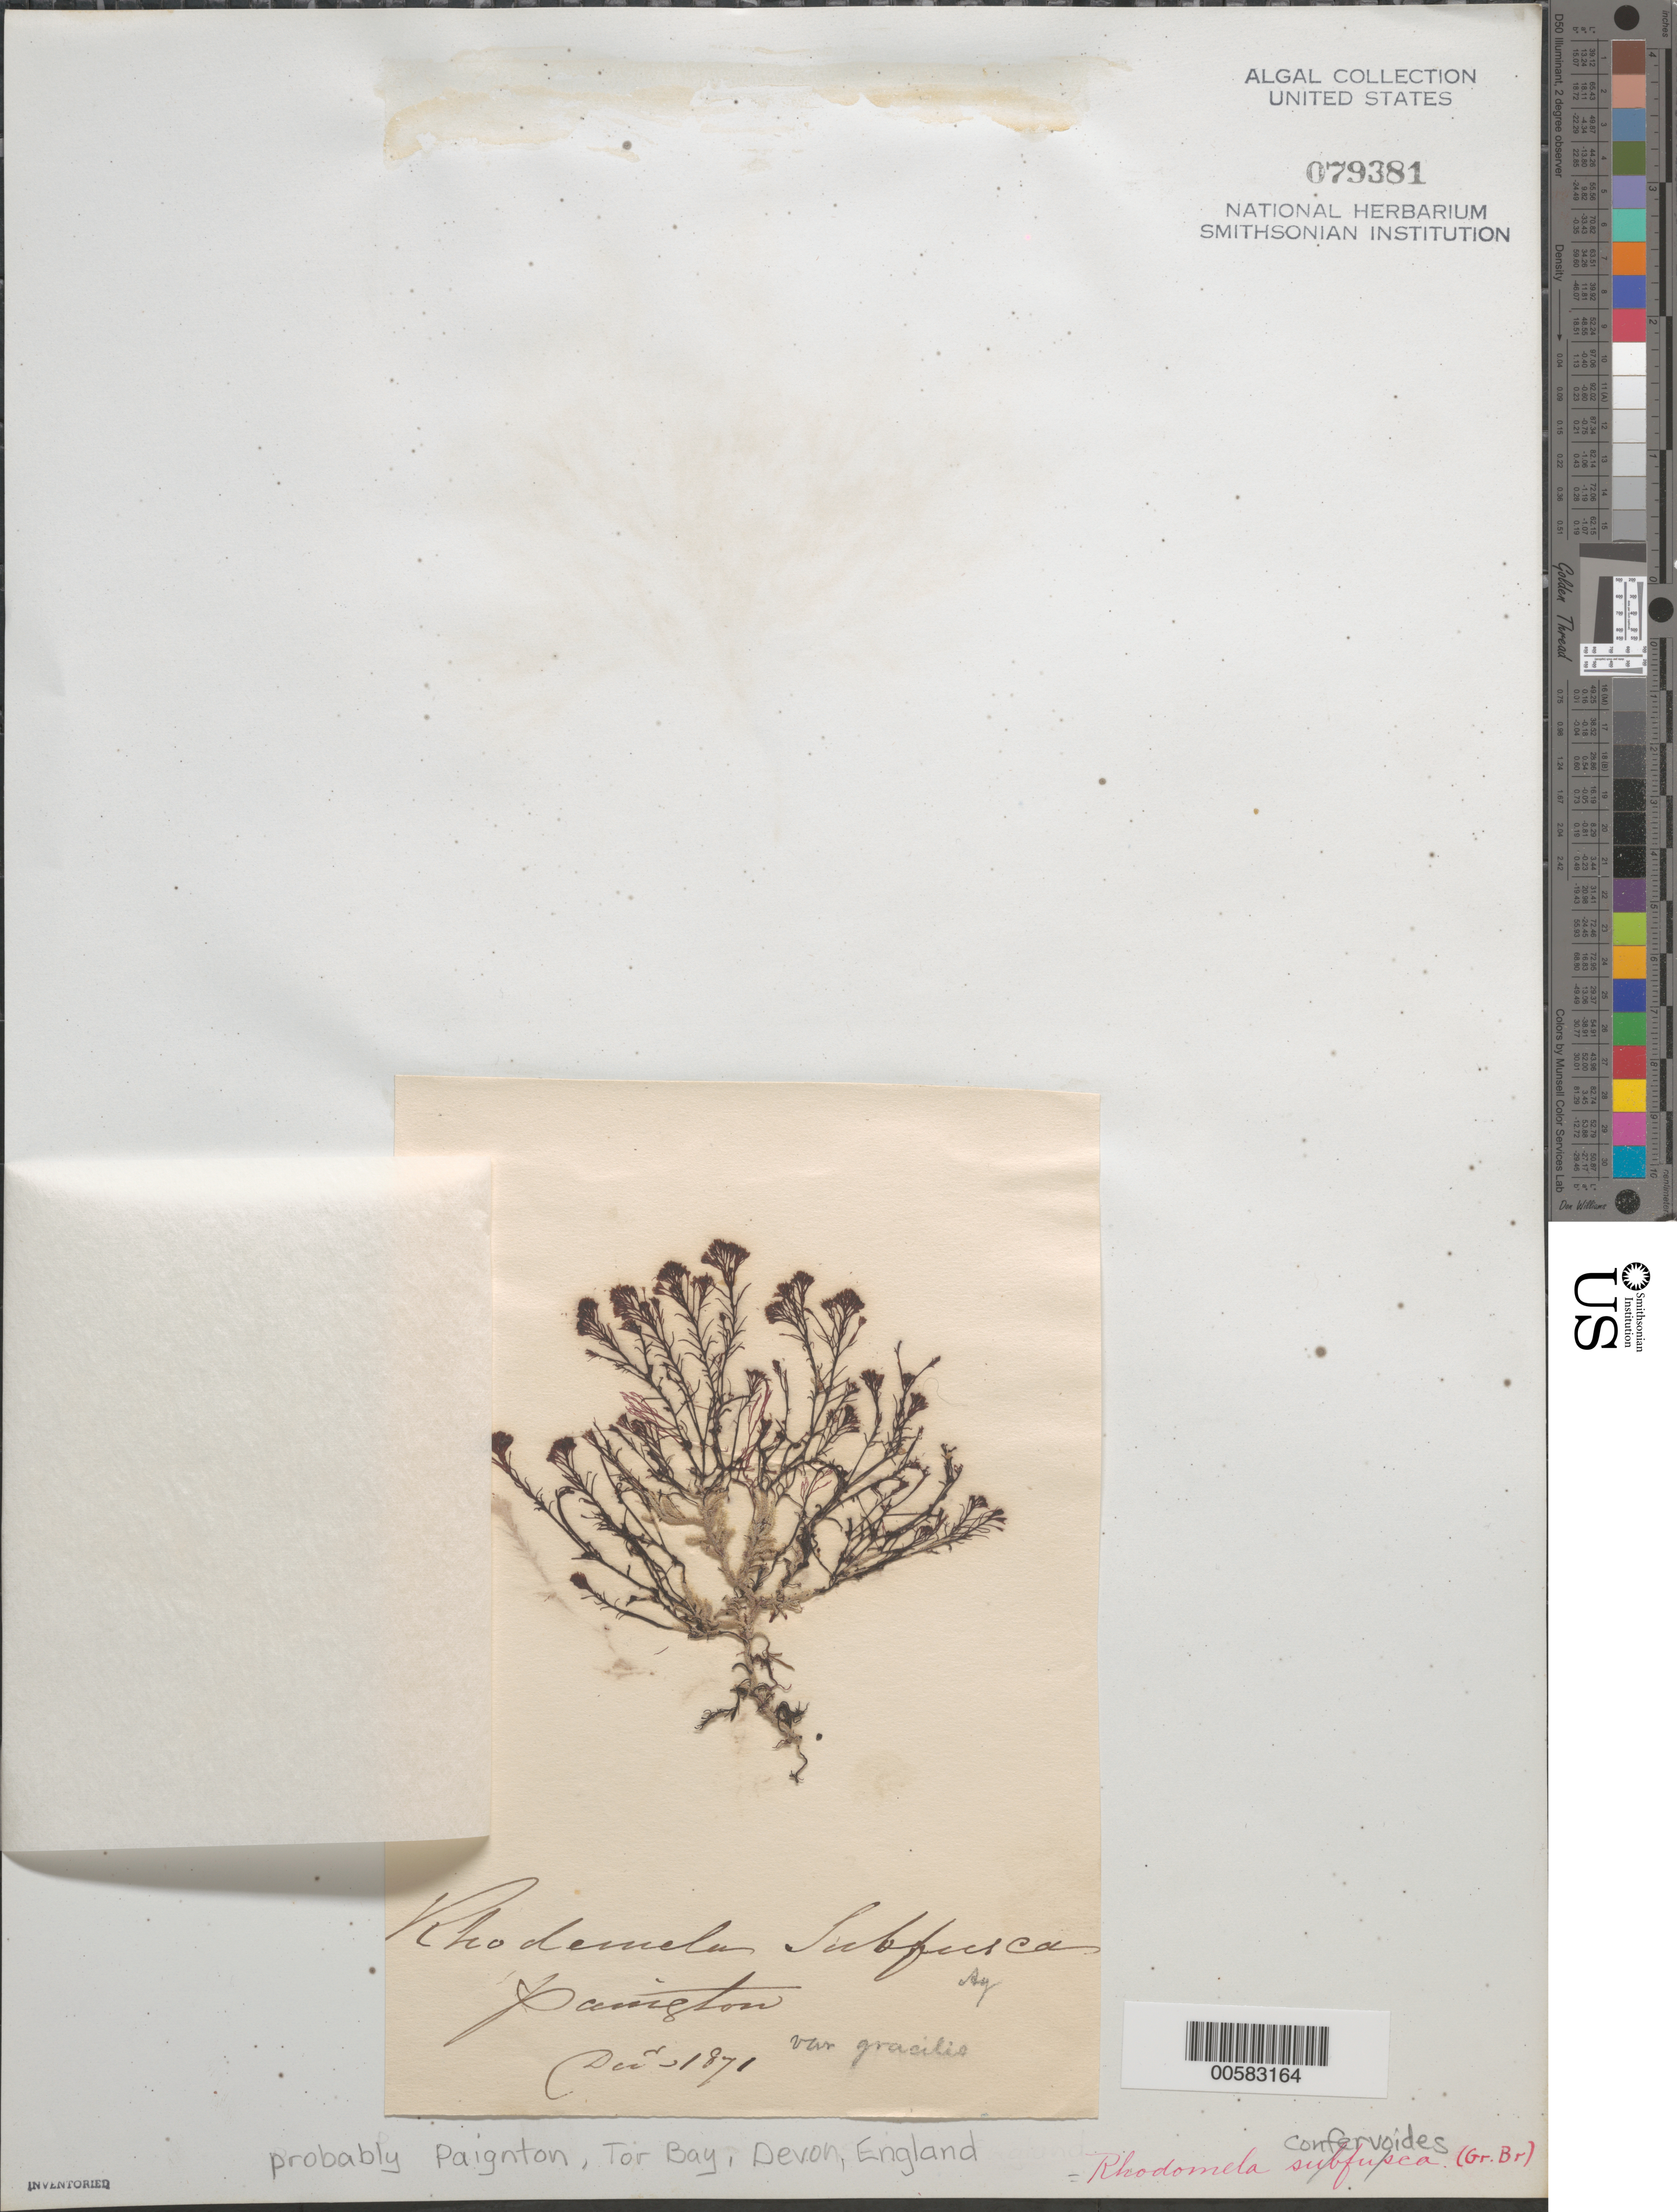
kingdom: Plantae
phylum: Rhodophyta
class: Florideophyceae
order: Ceramiales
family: Rhodomelaceae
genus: Rhodomela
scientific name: Rhodomela confervoides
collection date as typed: Dec 1871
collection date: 1871-12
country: United Kingdom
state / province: England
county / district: Devon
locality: Paignton, Tor Bay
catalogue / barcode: US 79381